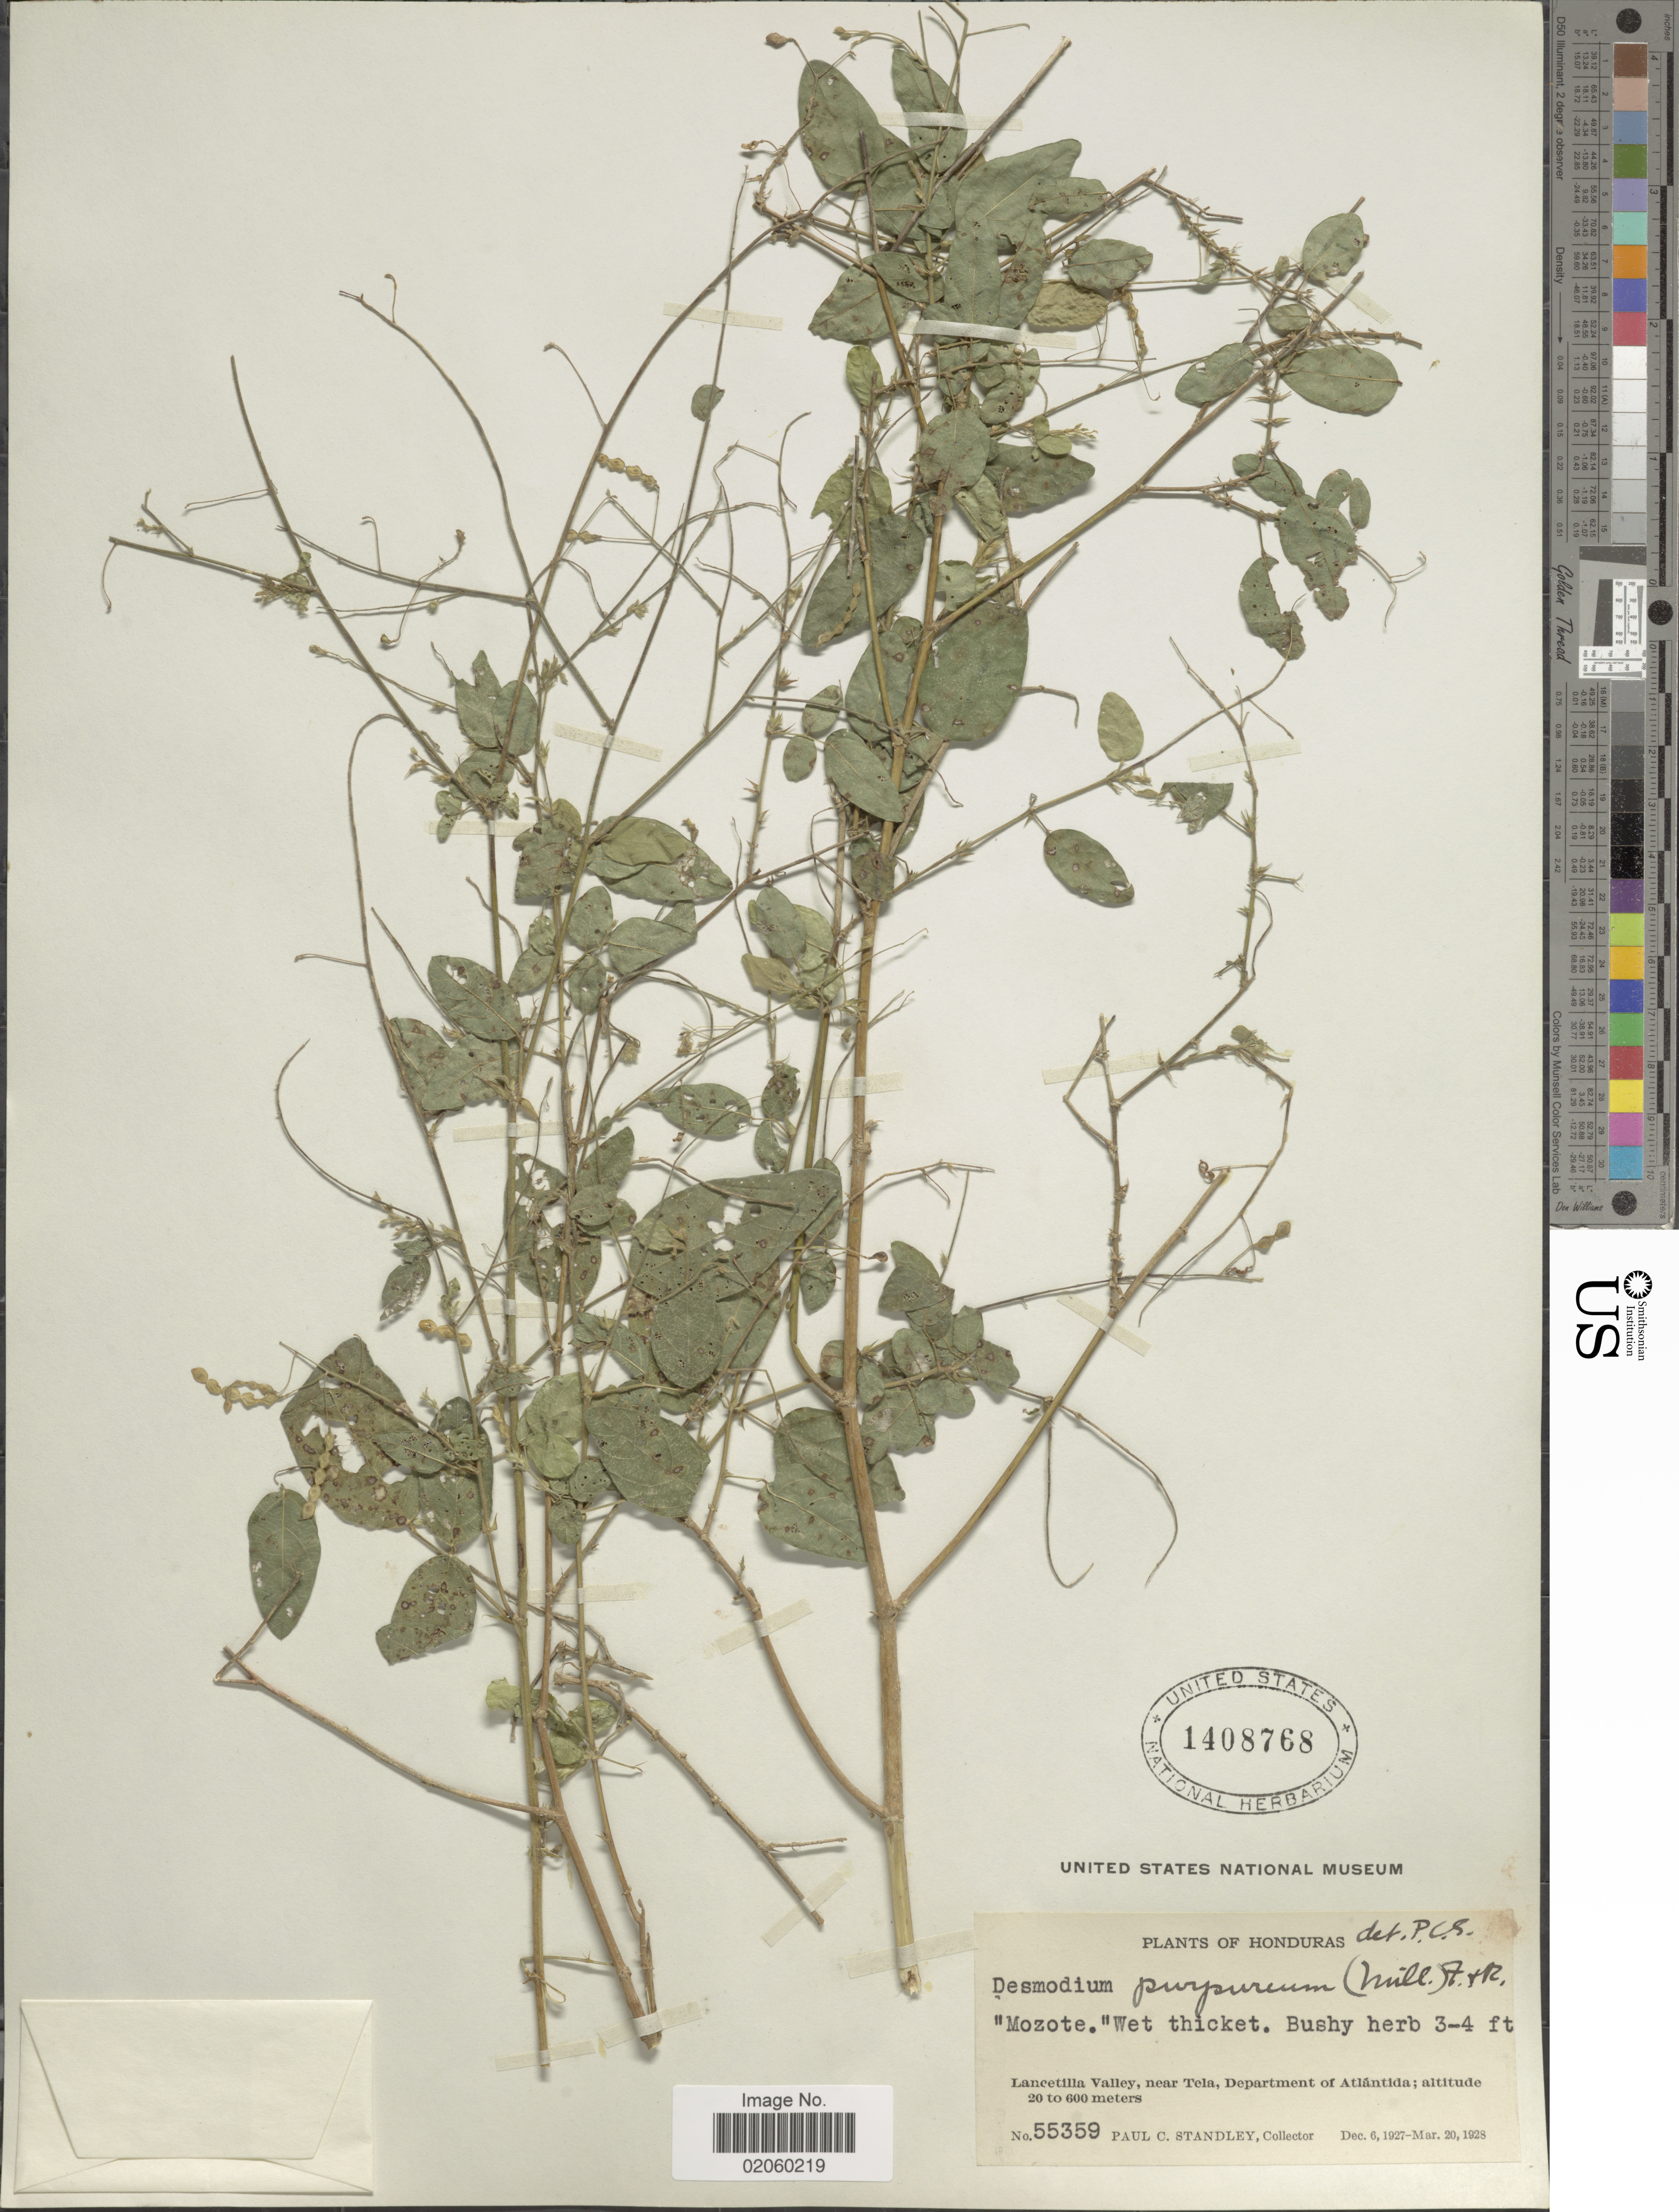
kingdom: Plantae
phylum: Tracheophyta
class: Magnoliopsida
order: Fabales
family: Fabaceae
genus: Desmodium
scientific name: Desmodium tortuosum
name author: (Sw.) DC.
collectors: P. C. Standley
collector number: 55359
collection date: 1927-12-06/1928-03-20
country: Honduras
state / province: Atlántida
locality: Lancetilla Valley, near Tela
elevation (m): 20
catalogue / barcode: US 1408768